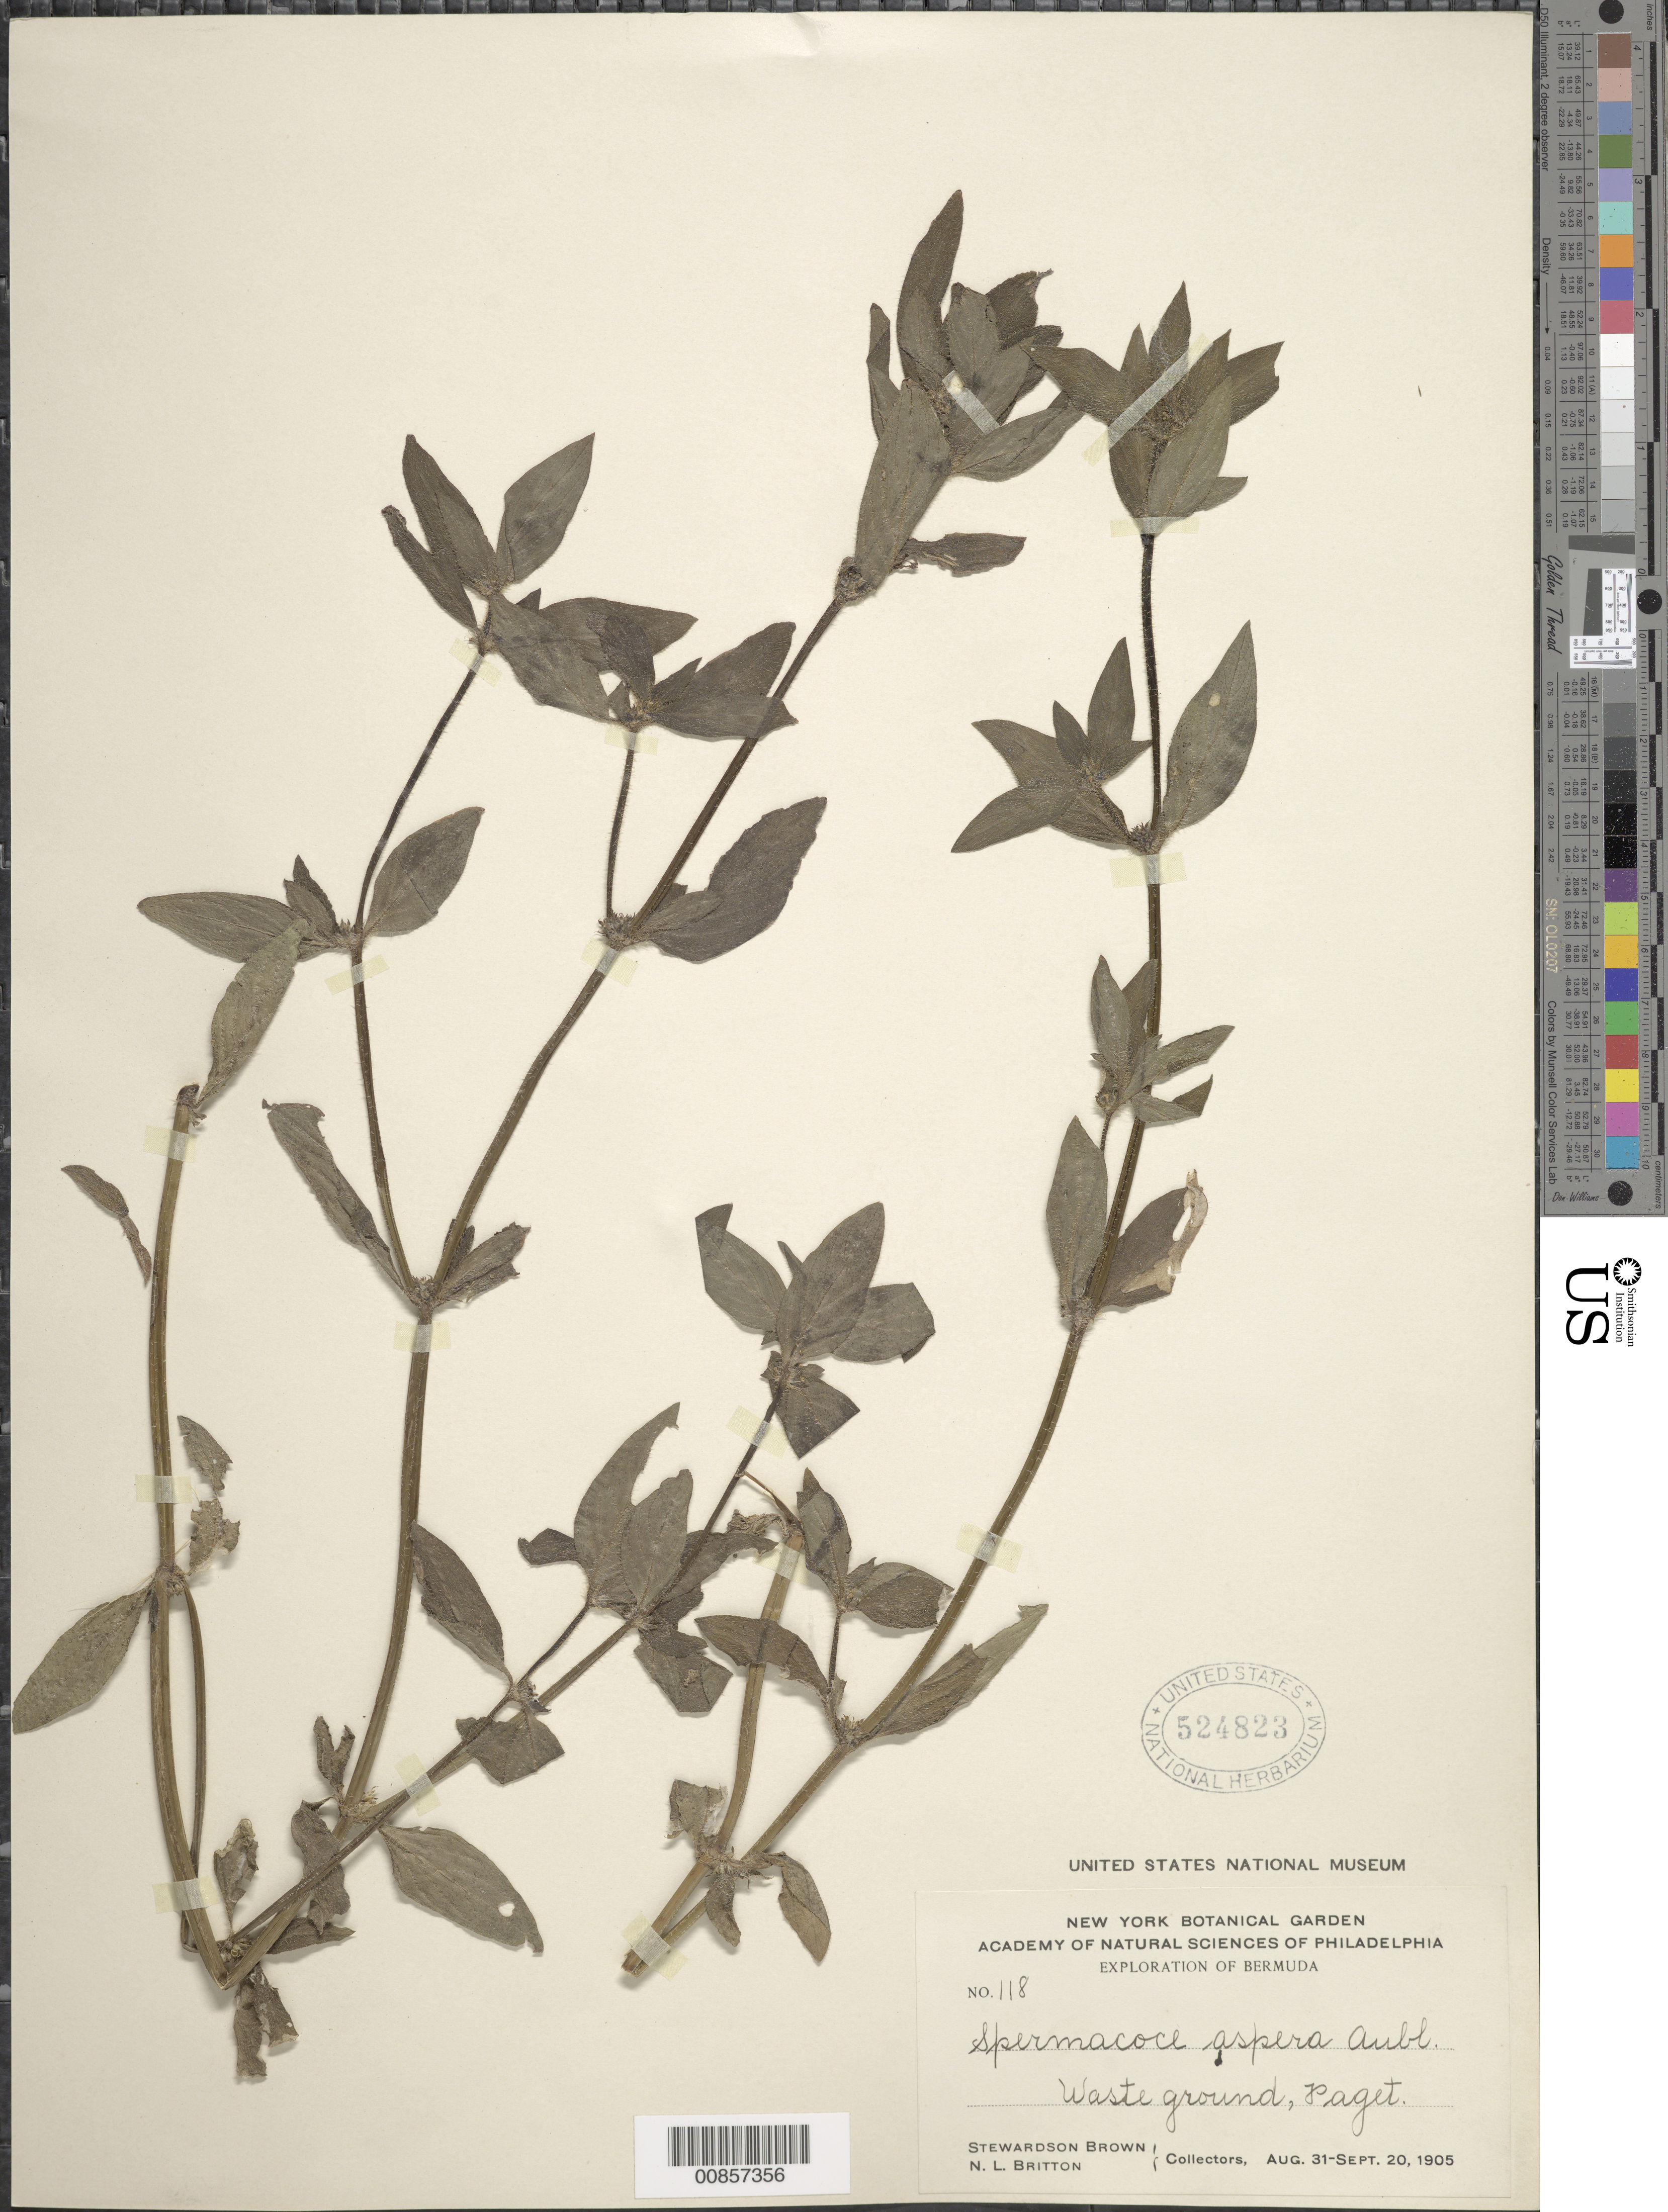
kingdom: Plantae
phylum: Tracheophyta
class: Magnoliopsida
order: Gentianales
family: Rubiaceae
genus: Spermacoce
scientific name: Spermacoce latifolia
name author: Aubl.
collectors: S. Brown & N. Britton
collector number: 118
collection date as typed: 31 Aug 1905 to 20 Sep 1905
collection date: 1905-08-31/1905-09-20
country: Bermuda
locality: Paget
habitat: Waste ground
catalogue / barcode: US 524823